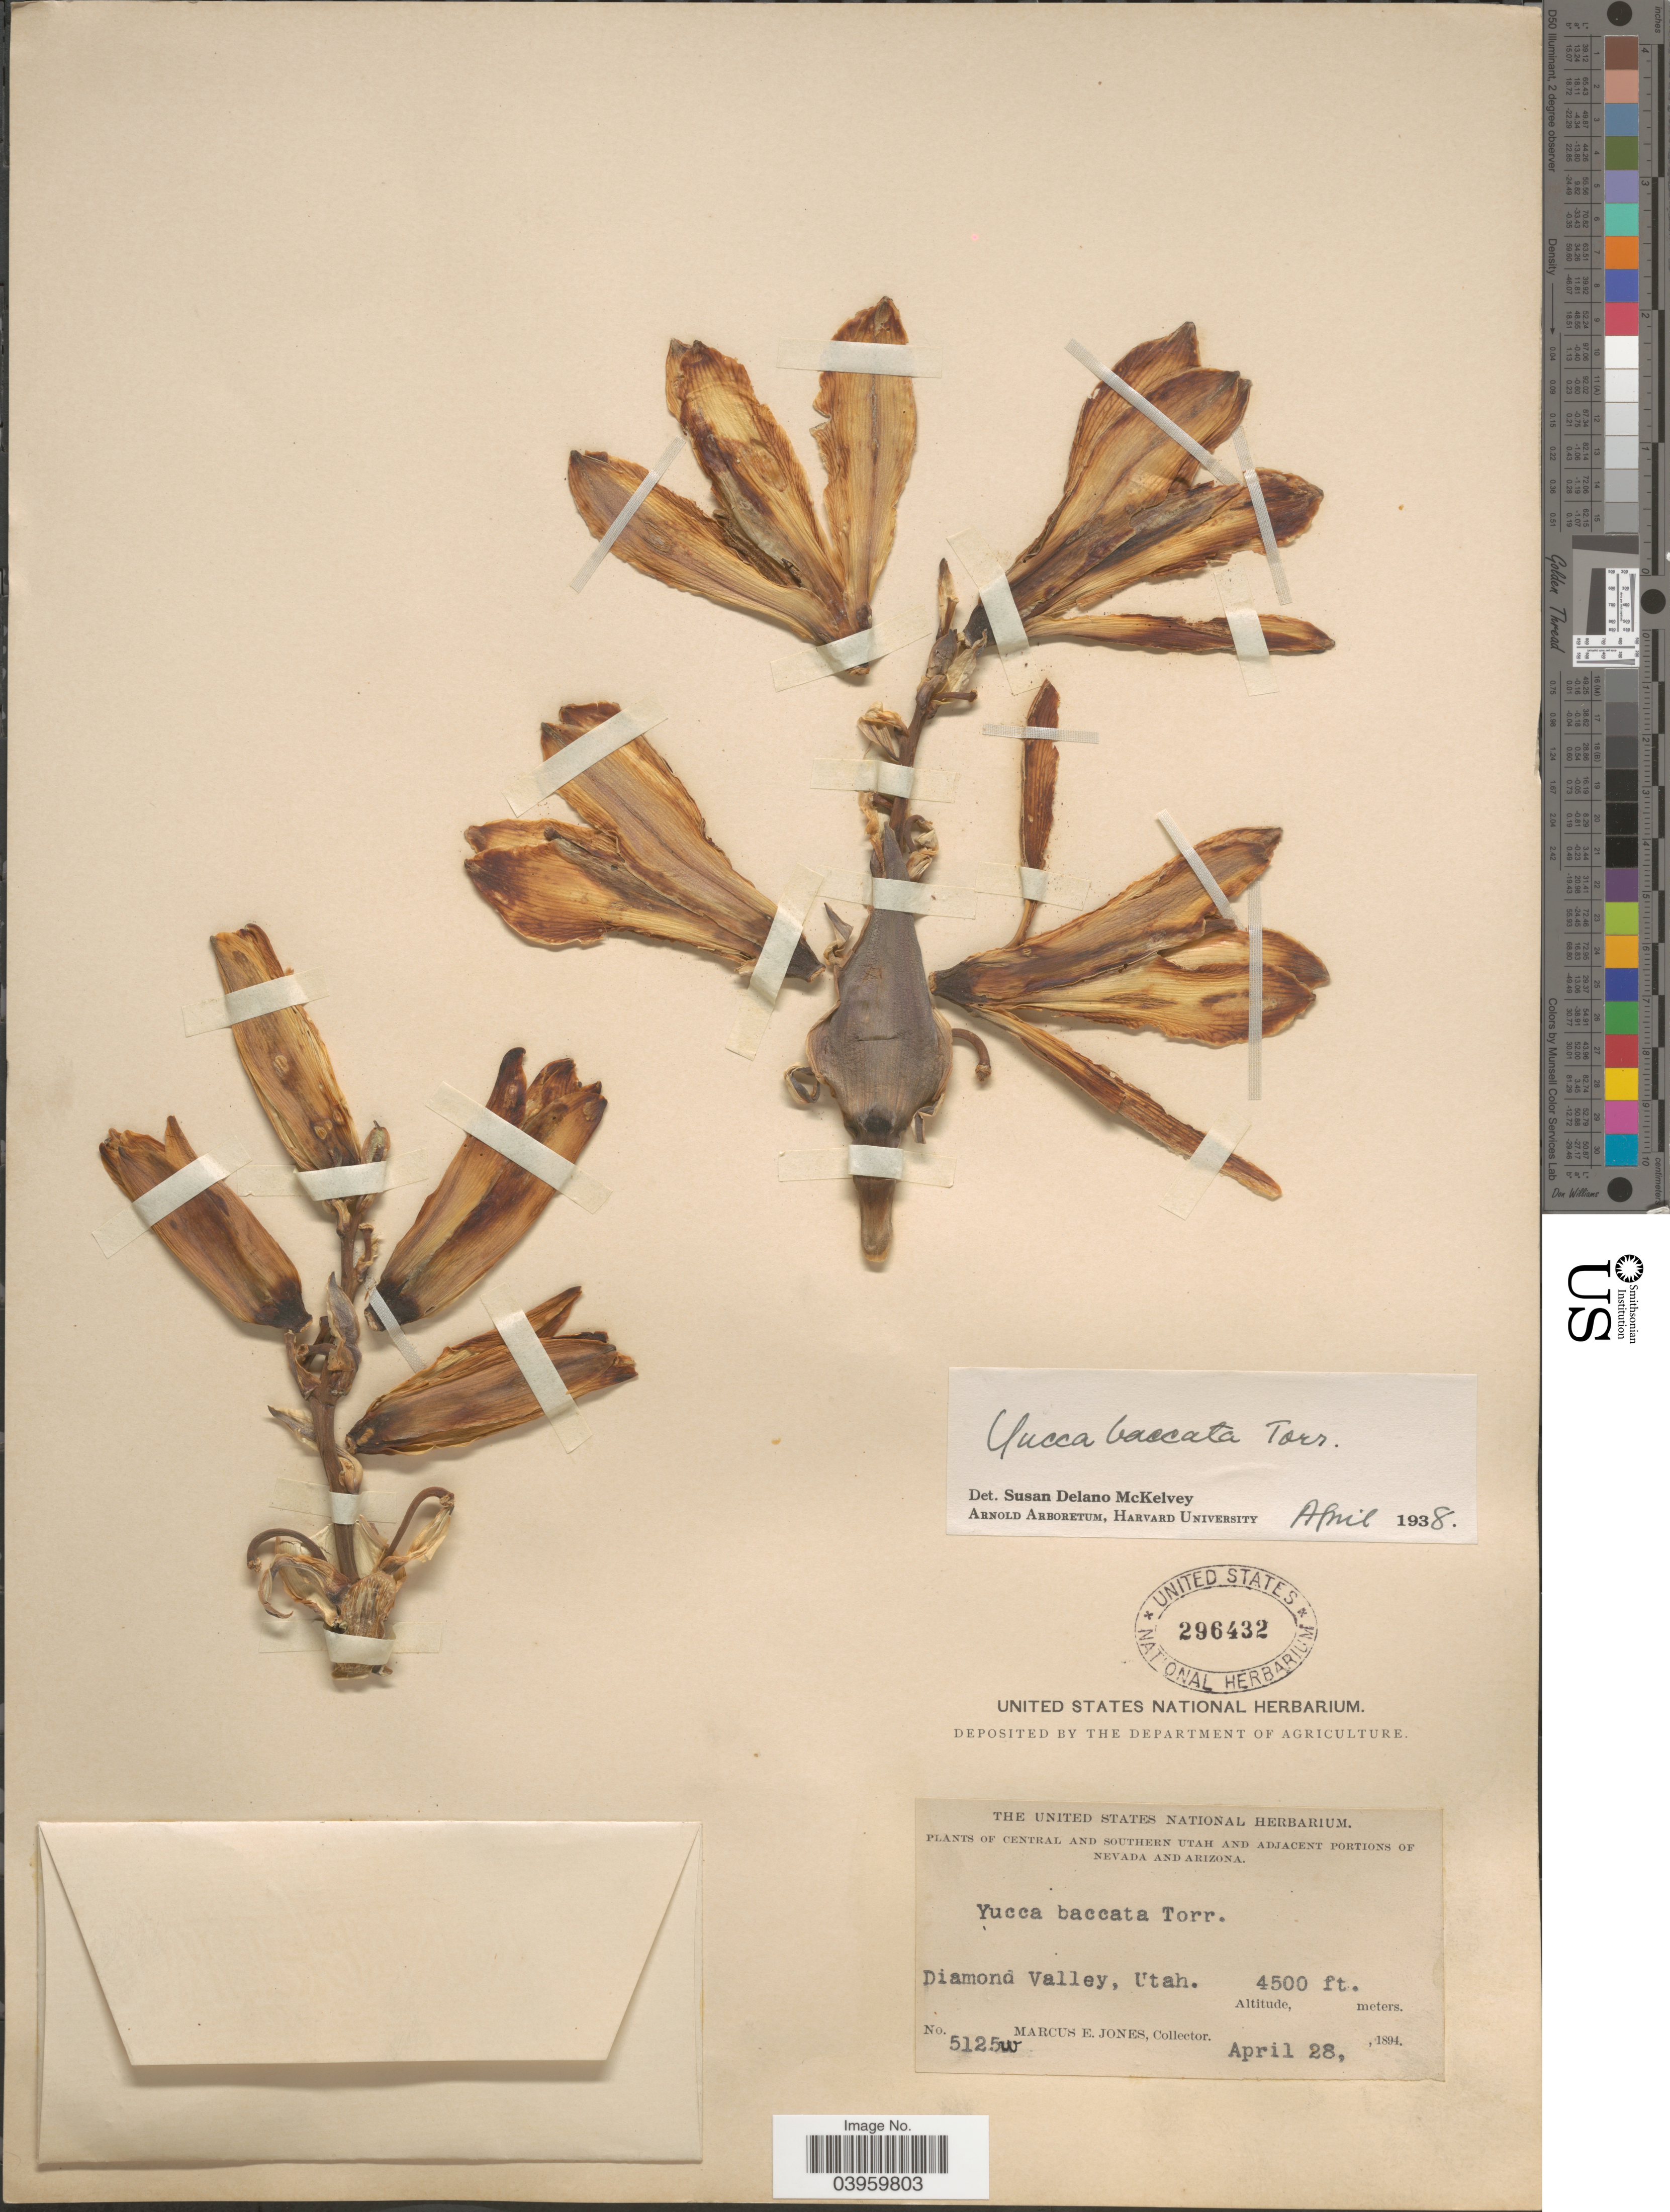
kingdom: Plantae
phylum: Tracheophyta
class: Liliopsida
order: Asparagales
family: Asparagaceae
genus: Yucca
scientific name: Yucca baccata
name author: Torr.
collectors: M. E. Jones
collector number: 5125w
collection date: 1894-04-28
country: United States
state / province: Utah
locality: Central and Southern Utah. Diamond Valley.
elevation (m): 1372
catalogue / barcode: US 296432